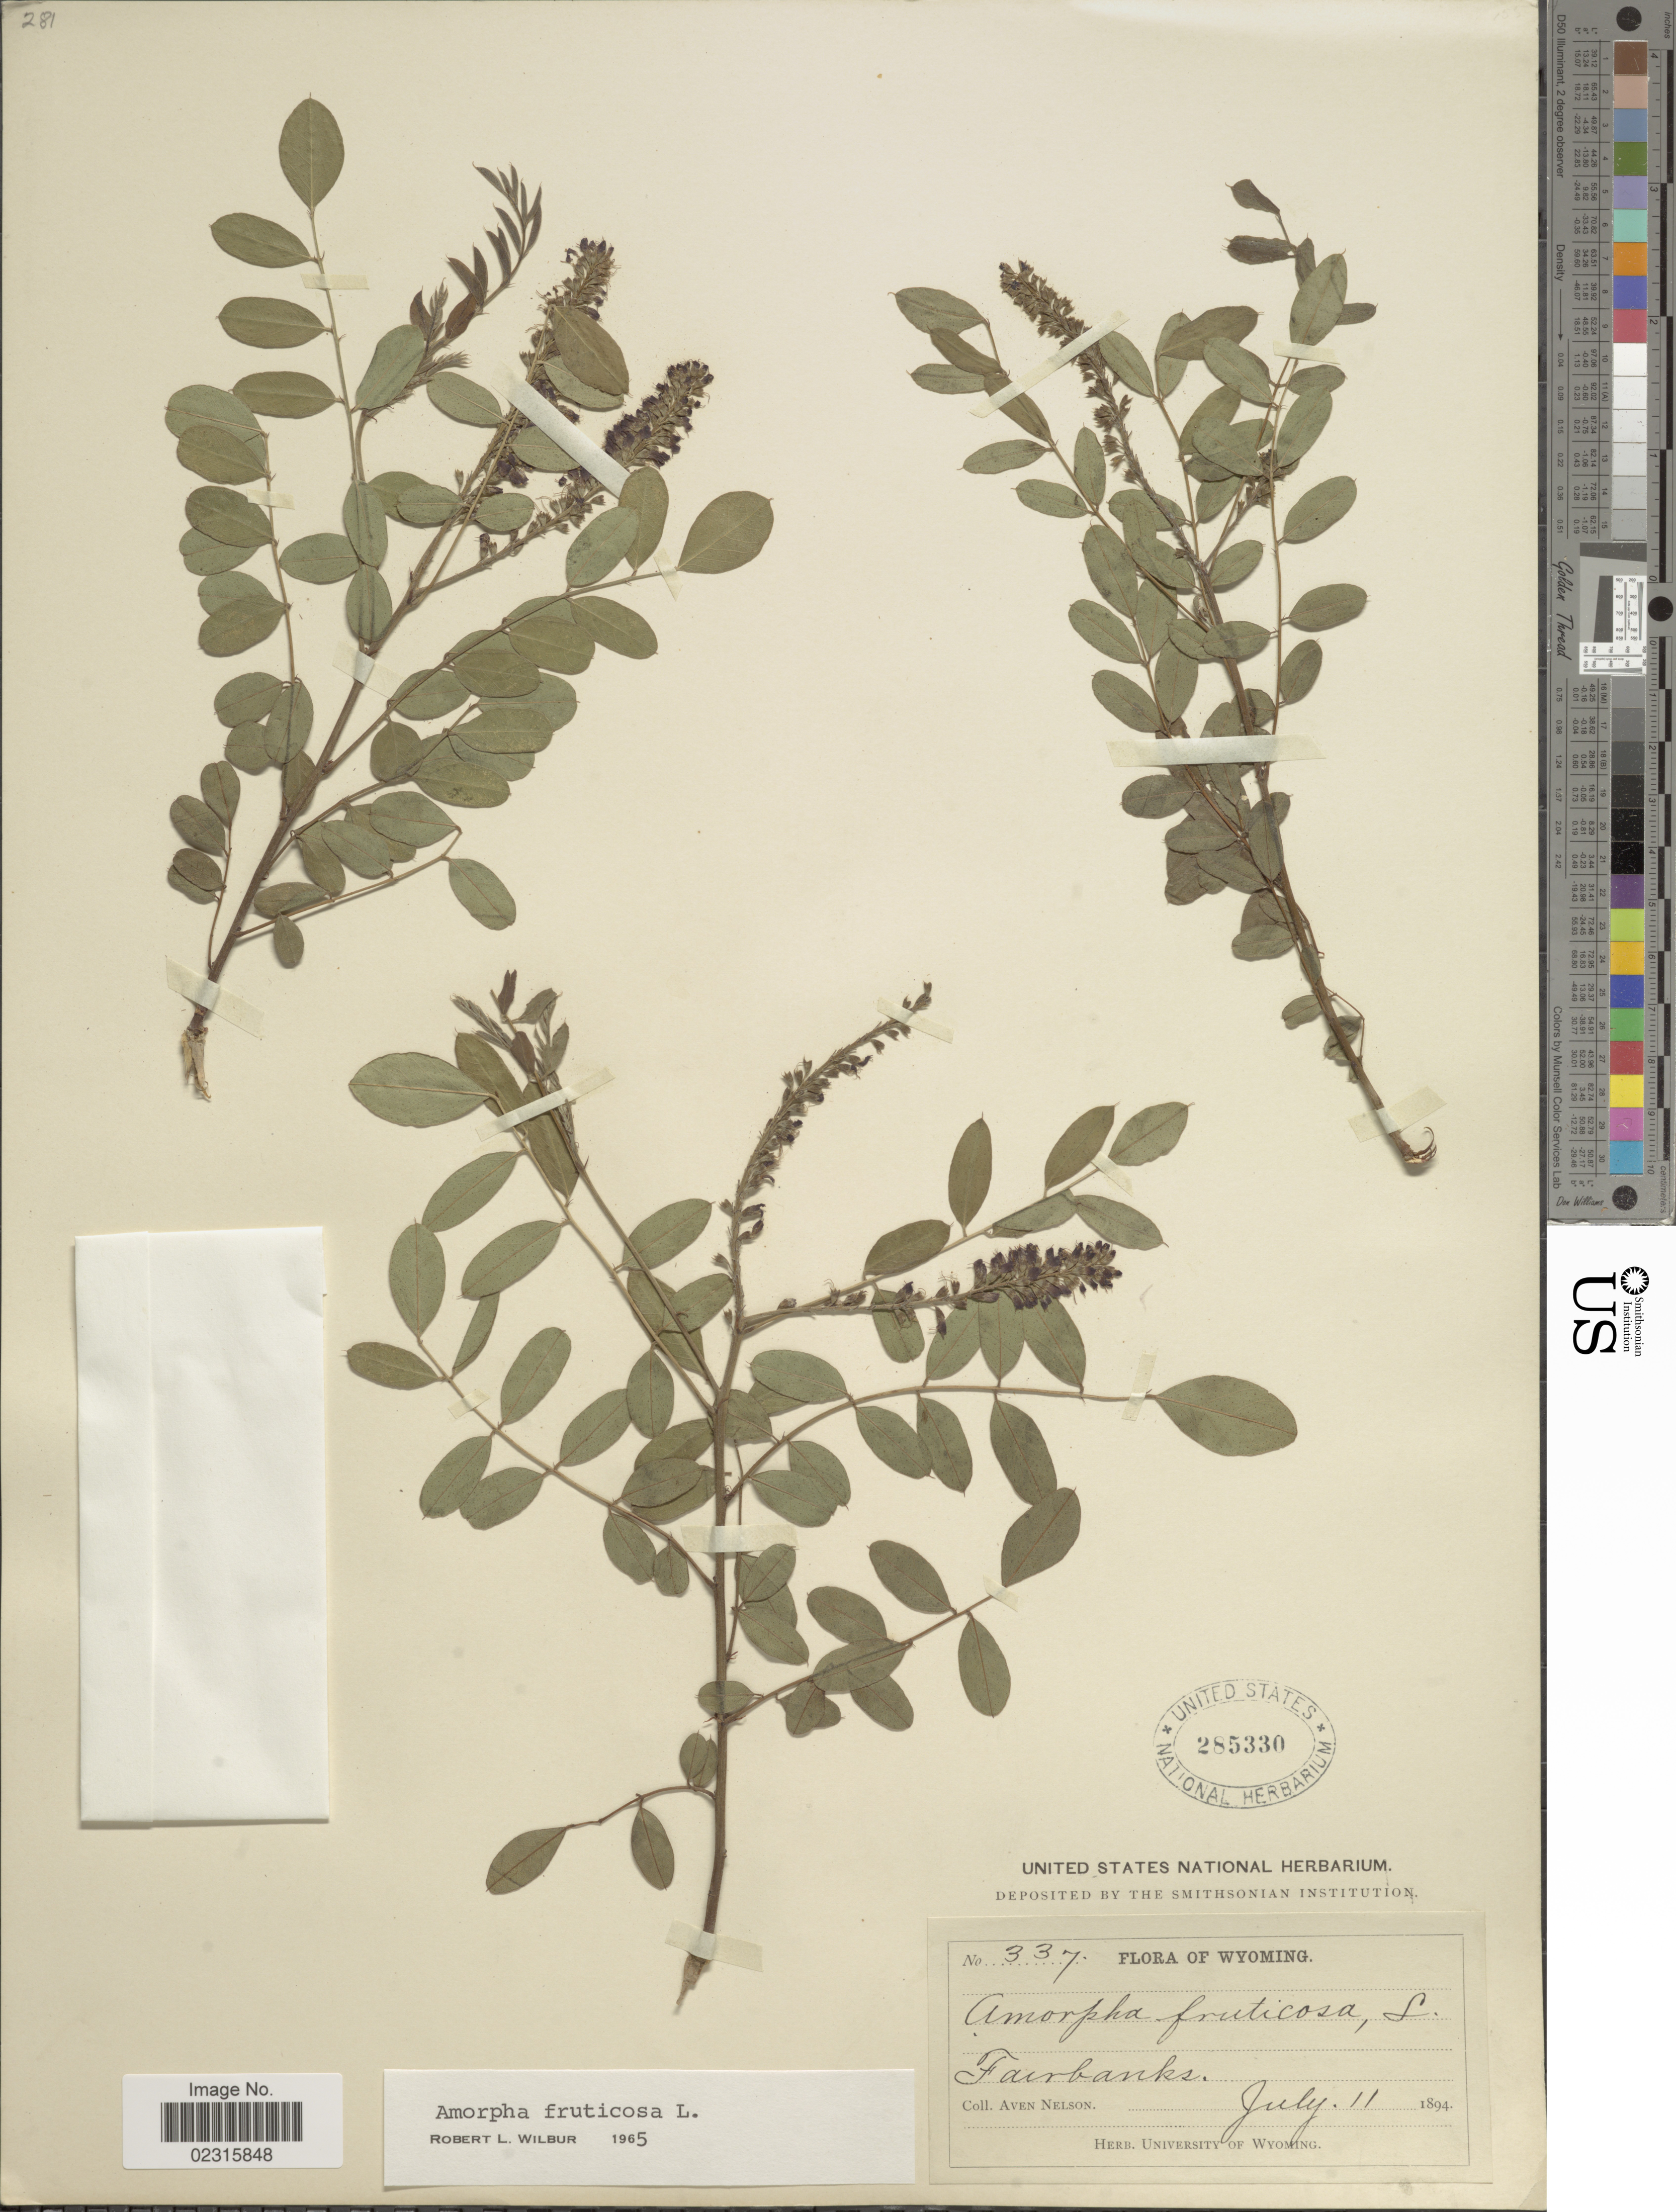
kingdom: Plantae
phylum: Tracheophyta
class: Magnoliopsida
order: Fabales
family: Fabaceae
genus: Amorpha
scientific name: Amorpha fruticosa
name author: L.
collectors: A. Nelson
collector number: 337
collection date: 1894-07-11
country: United States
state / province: Wyoming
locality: Fairbanks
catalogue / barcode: US 285330